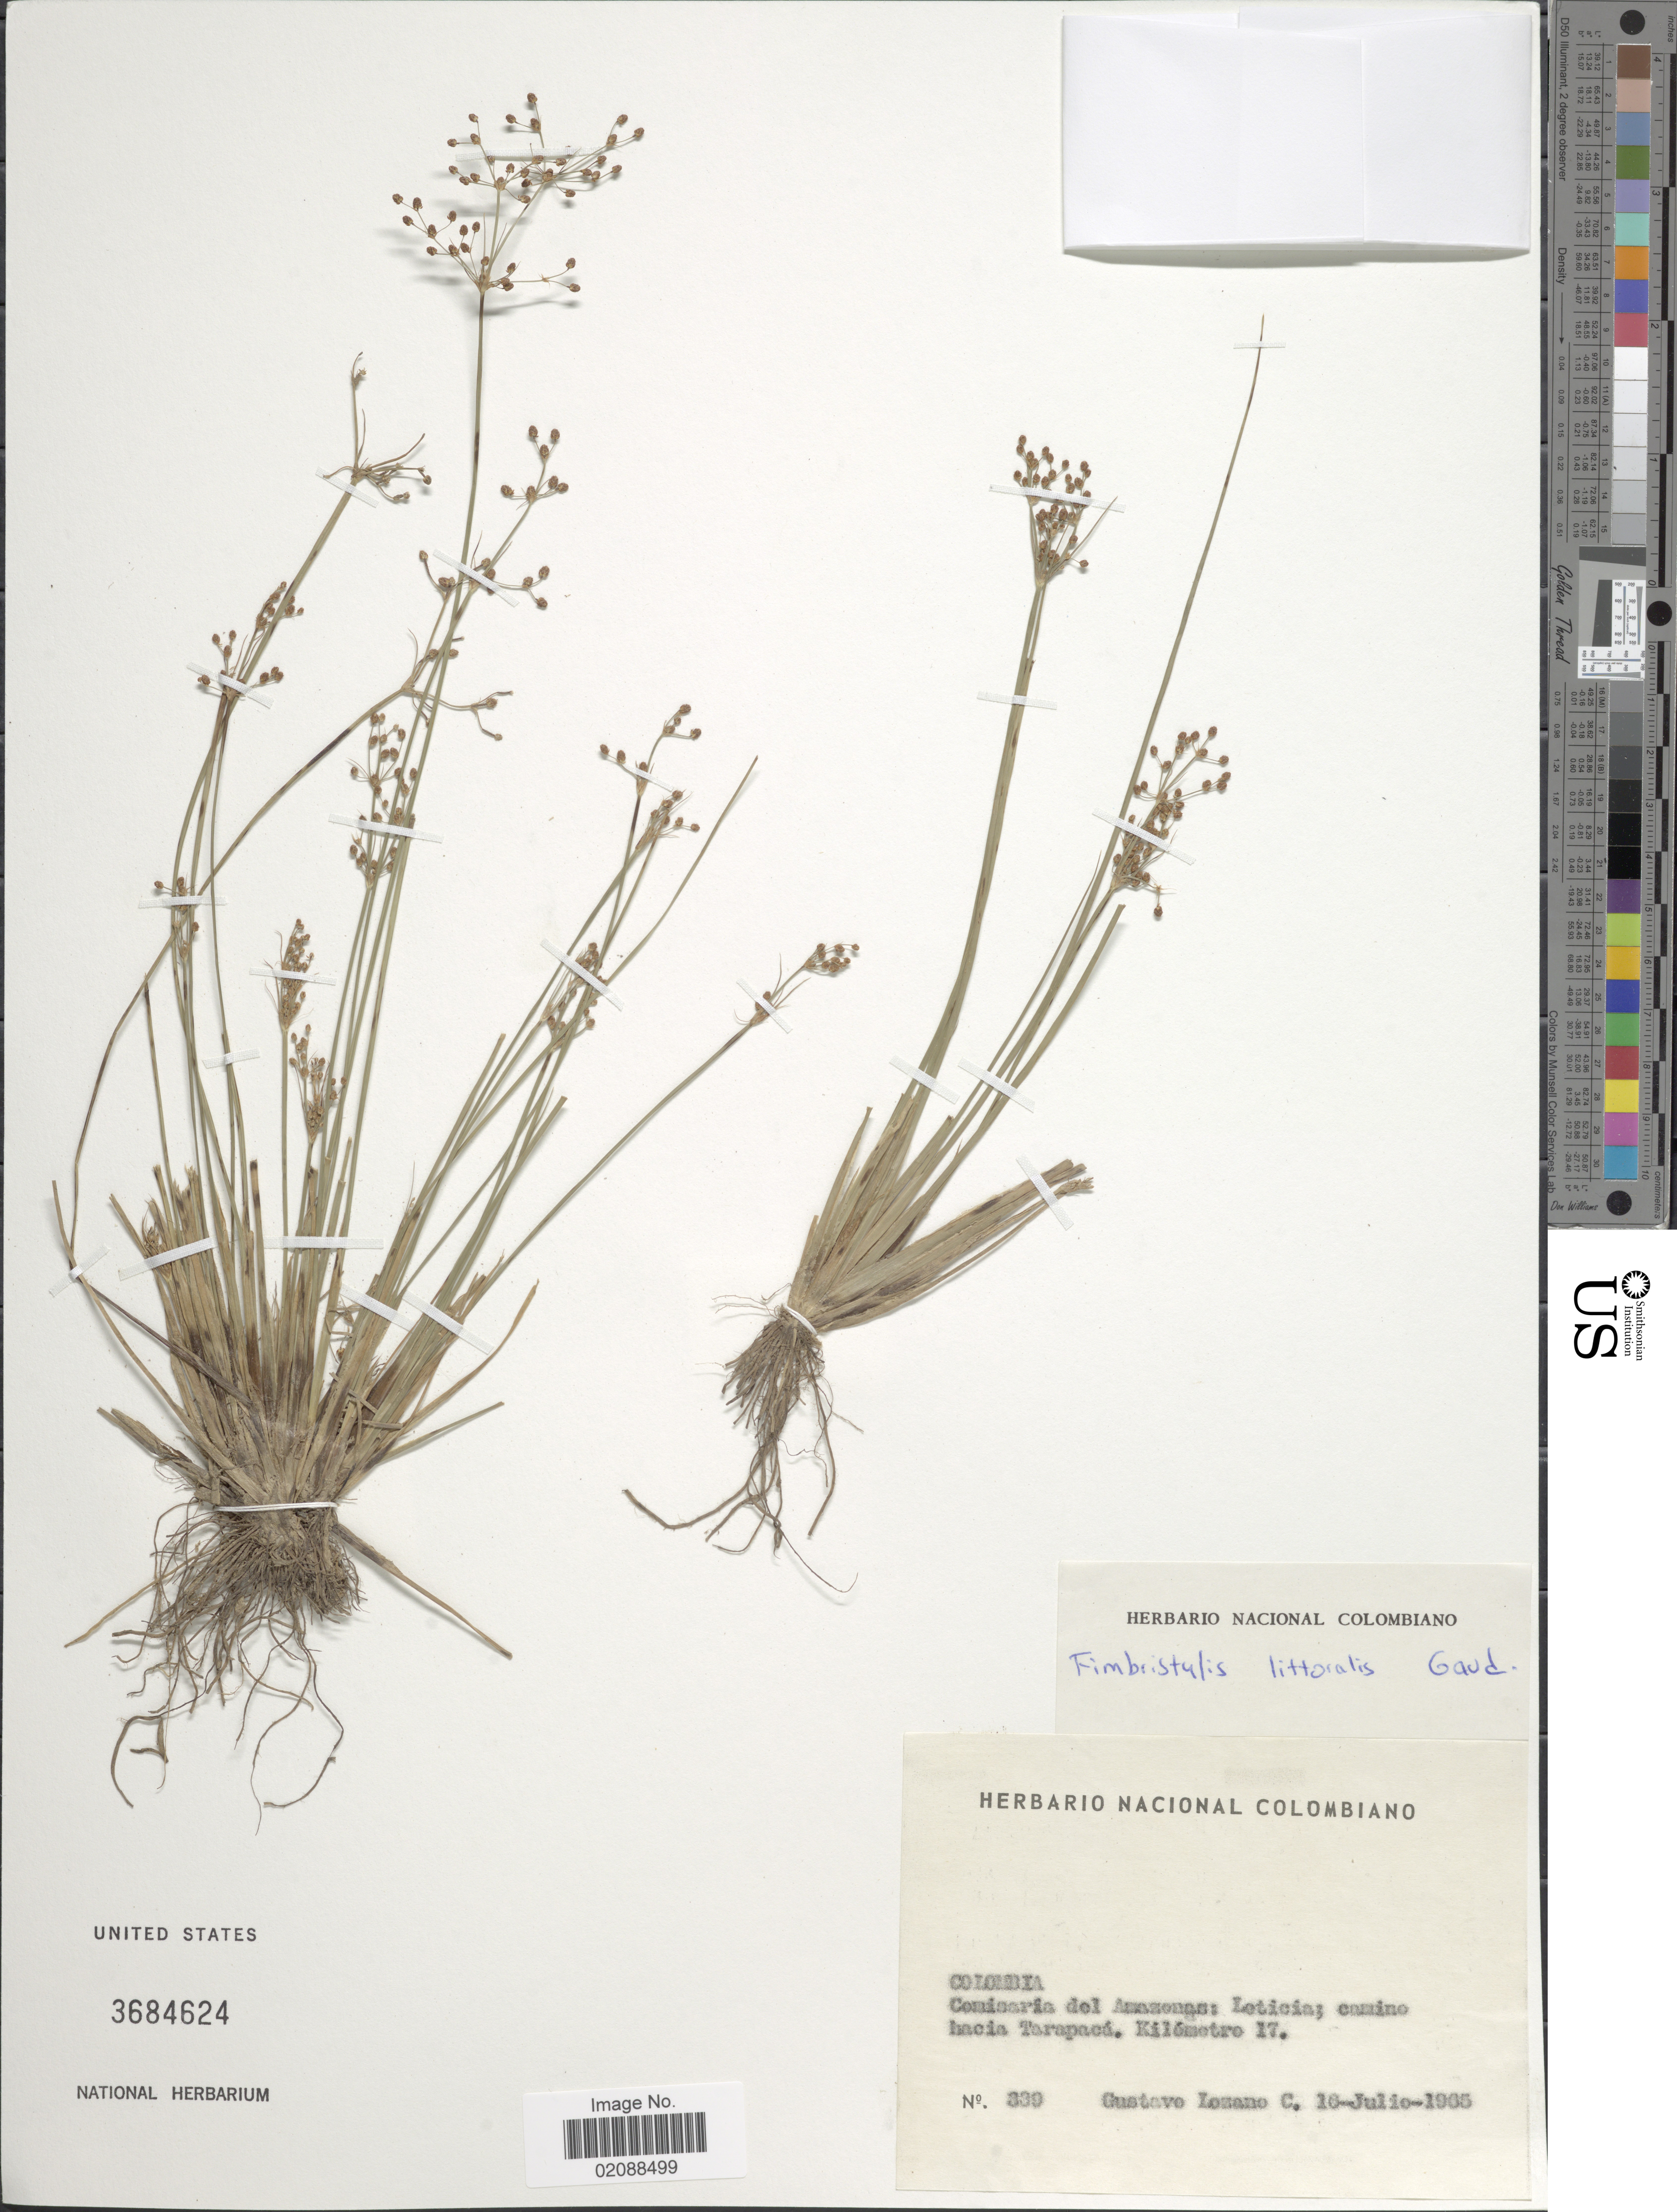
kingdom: Plantae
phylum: Tracheophyta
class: Liliopsida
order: Poales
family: Cyperaceae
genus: Fimbristylis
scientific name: Fimbristylis littoralis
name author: Gaudich.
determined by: Strong, M. T., (US), Smithsonian Institution - National Museum of Natural History (UNITED STATES)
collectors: G. Lozano-Contreras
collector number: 339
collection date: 1965-07-16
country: Colombia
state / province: Amazônas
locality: Leticia; camino hacia Tarapaca. Kilometre 17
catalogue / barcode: US 3684624